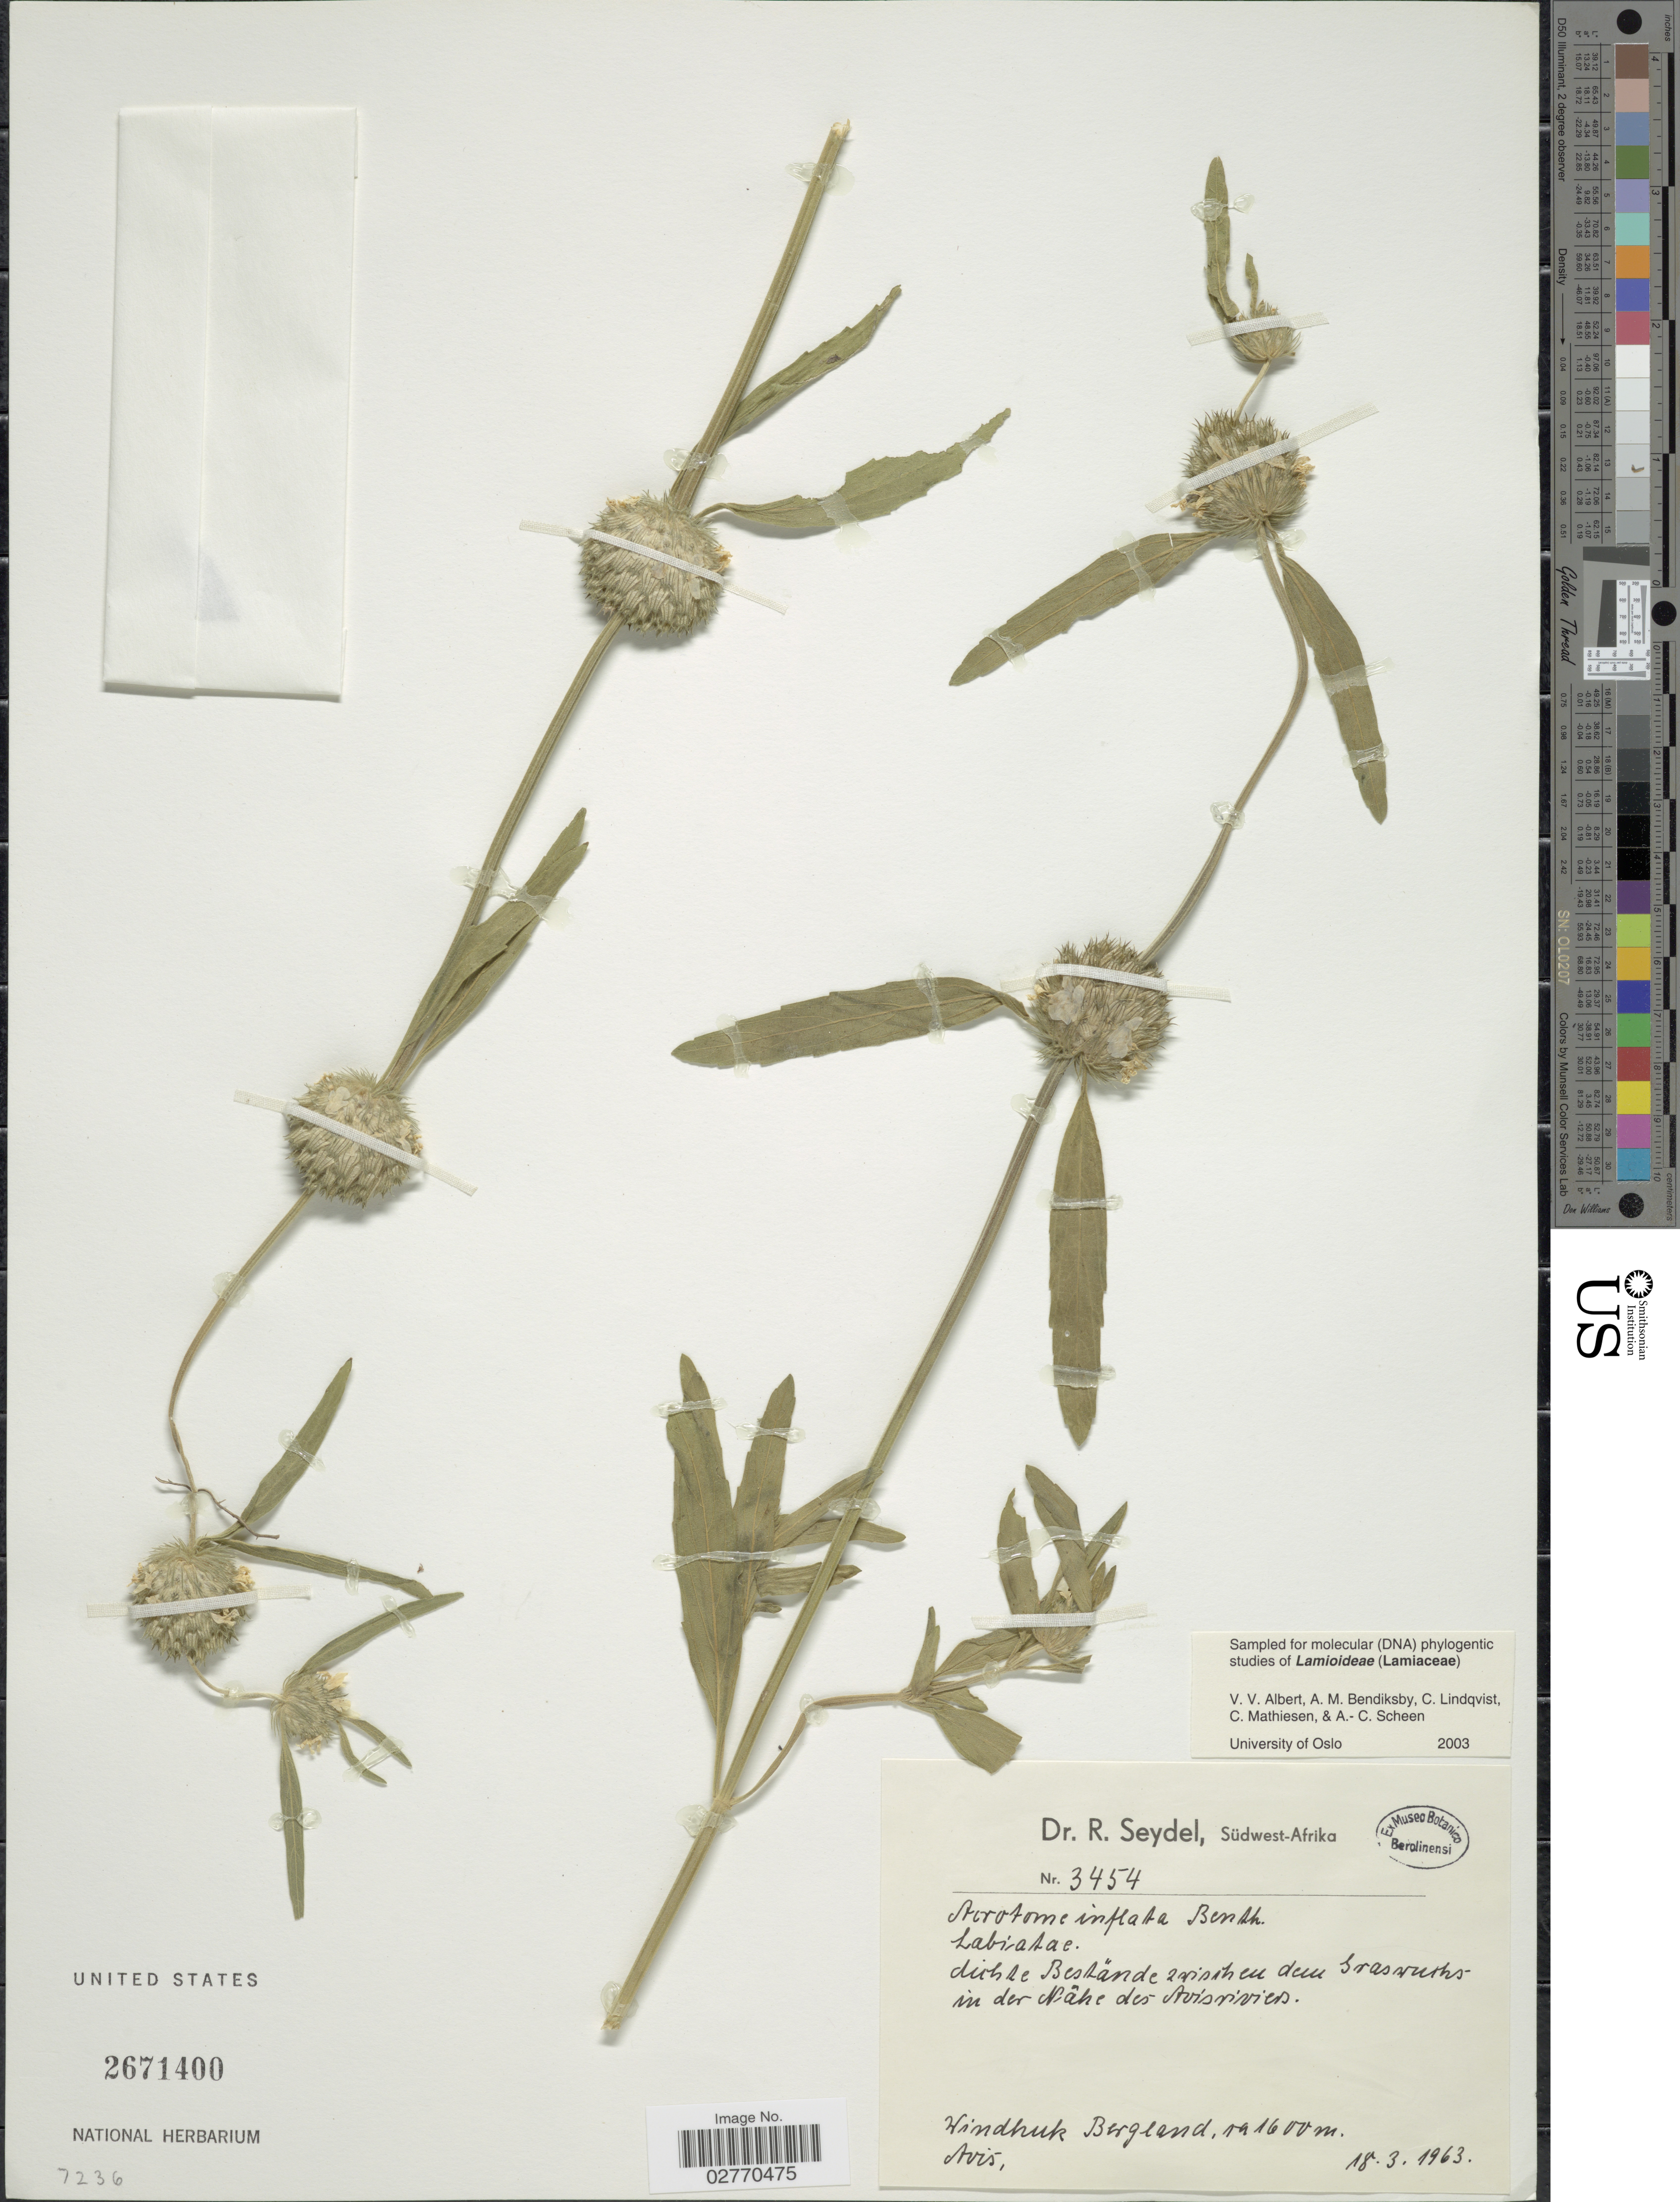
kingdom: Plantae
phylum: Tracheophyta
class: Magnoliopsida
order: Lamiales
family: Lamiaceae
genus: Acrotome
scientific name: Acrotome inflata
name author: Benth.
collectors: R. Seydel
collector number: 3454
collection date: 1963-03-18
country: Namibia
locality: Südwest-Afrika, Windhuk Bergland, Avis.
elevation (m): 1600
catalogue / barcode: US 2671400